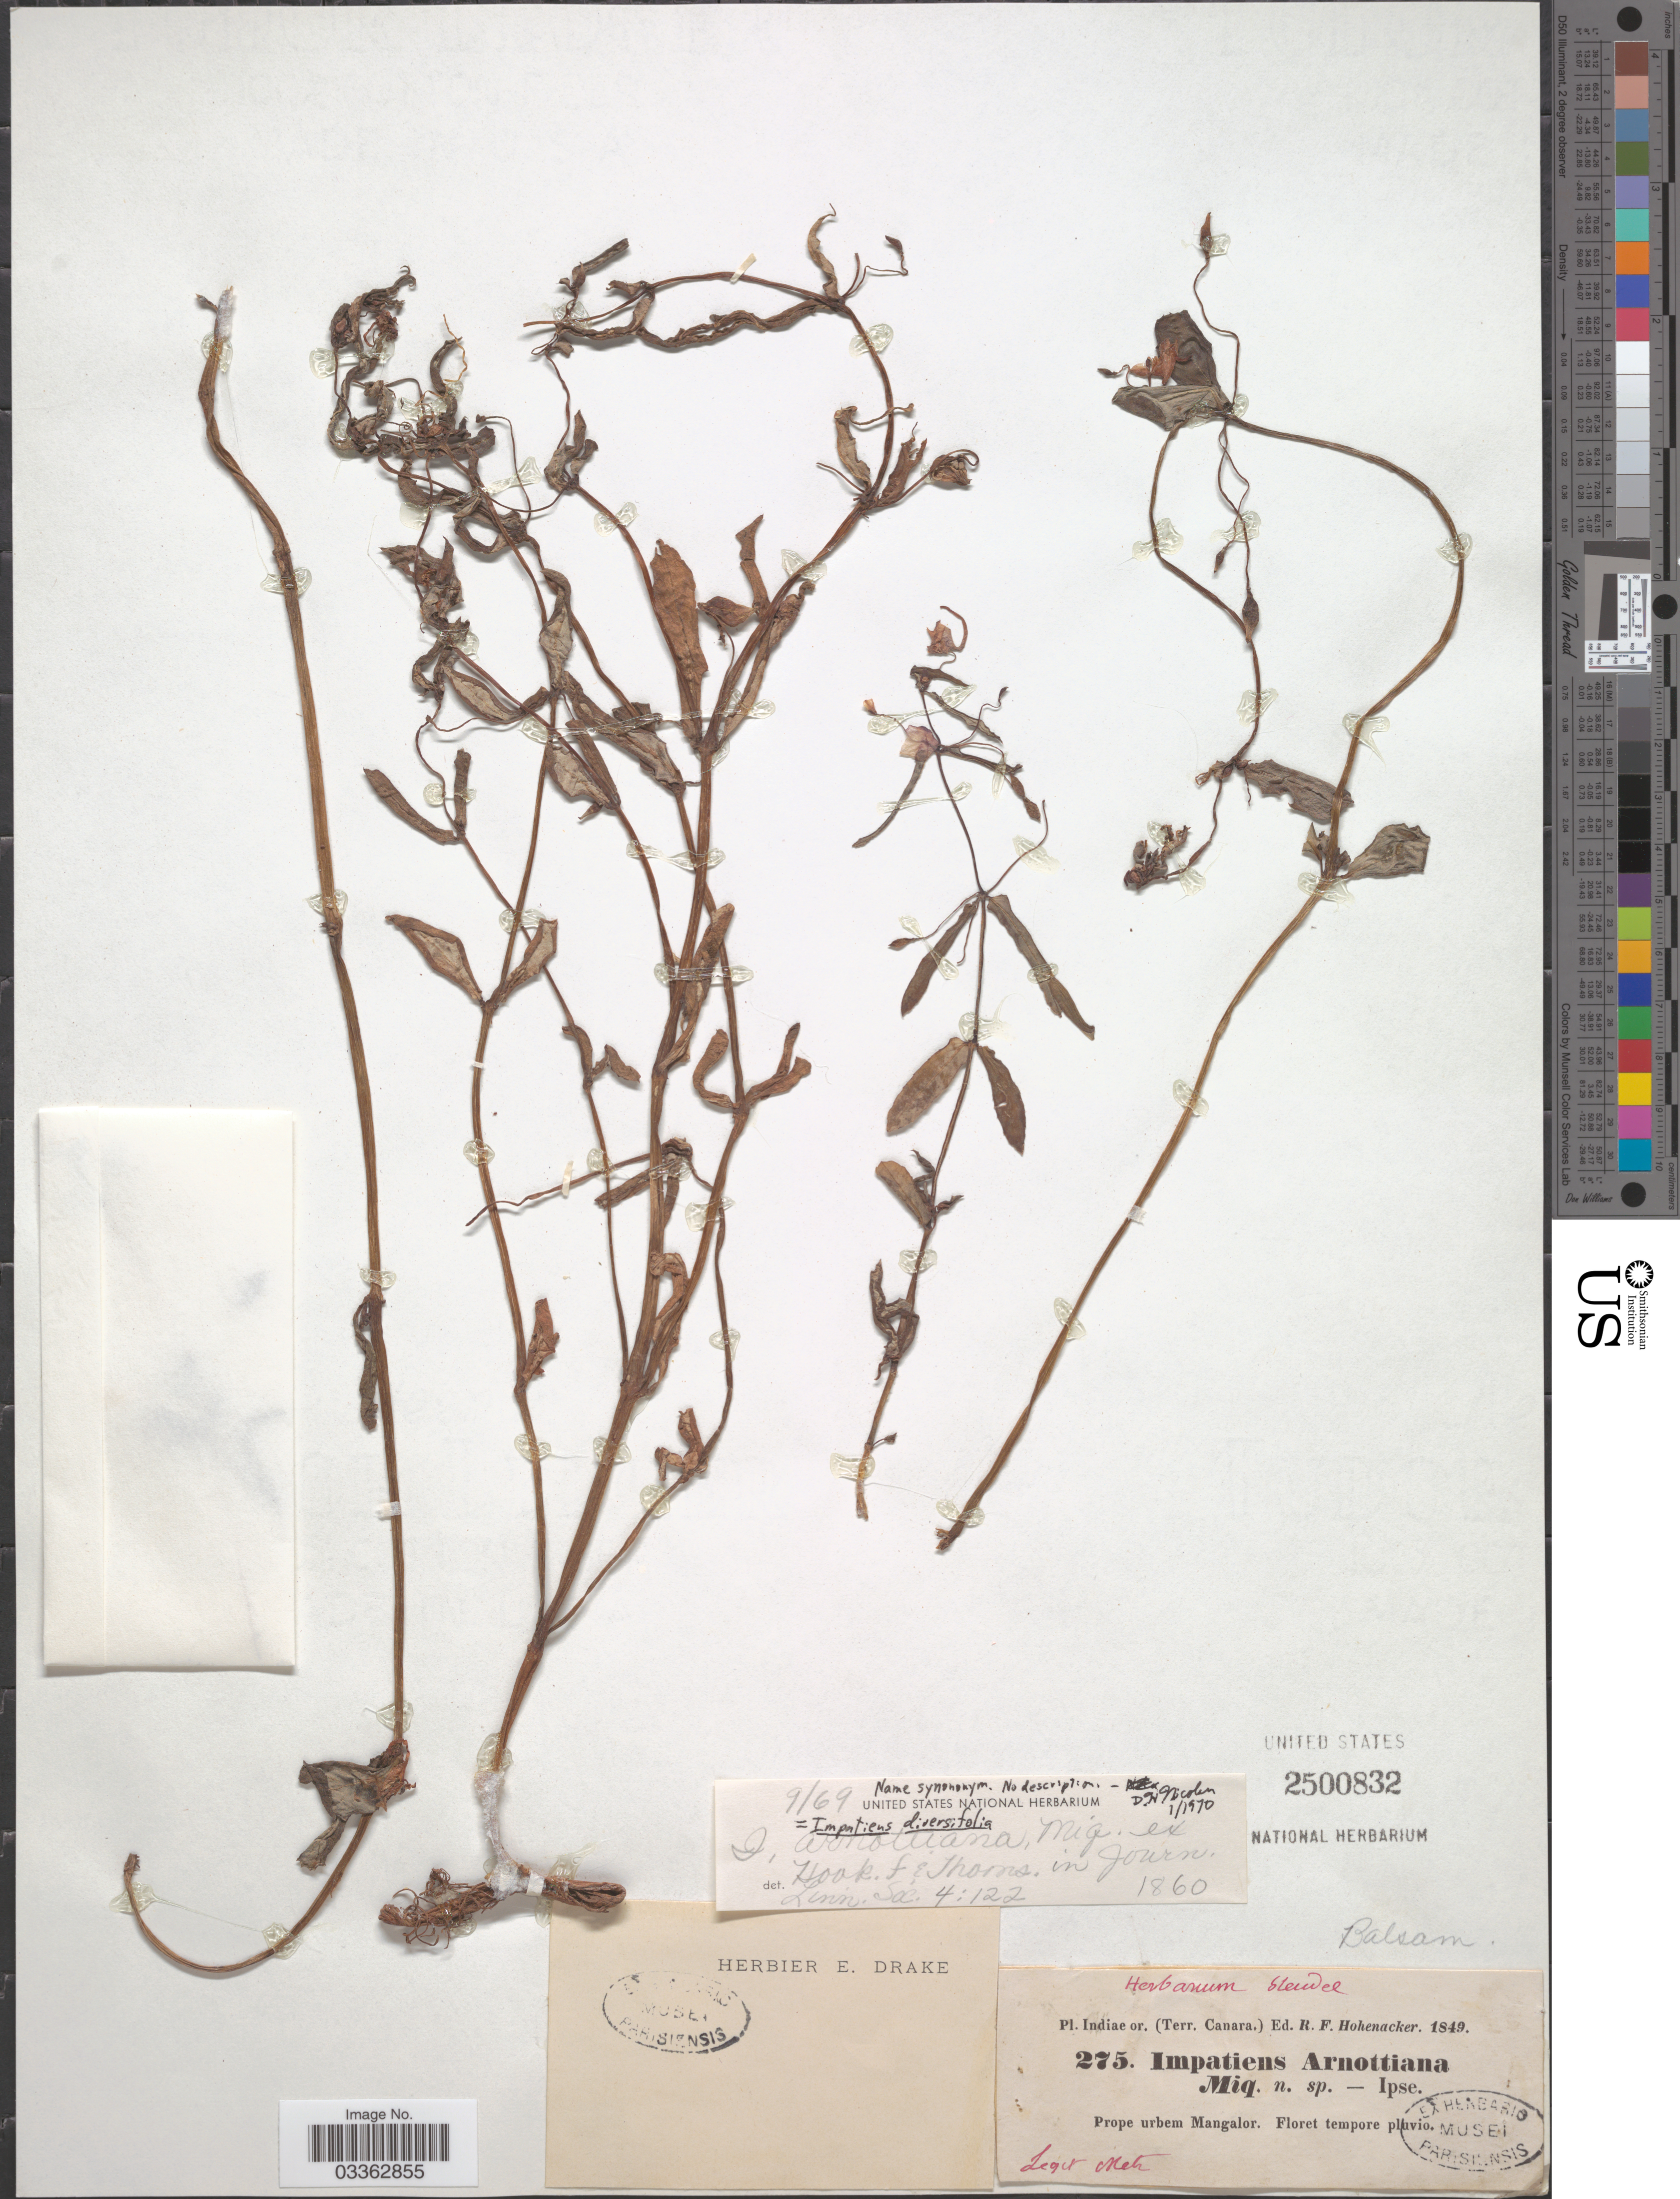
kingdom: Plantae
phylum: Tracheophyta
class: Magnoliopsida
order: Ericales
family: Balsaminaceae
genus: Impatiens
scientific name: Impatiens diversifolia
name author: B. Heyne ex in Wight & Arn.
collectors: R. F. Hohenacker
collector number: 275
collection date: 1849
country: India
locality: Indiae or. (Terr. Canara). Prope urbem Mangalor.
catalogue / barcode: US 2500832